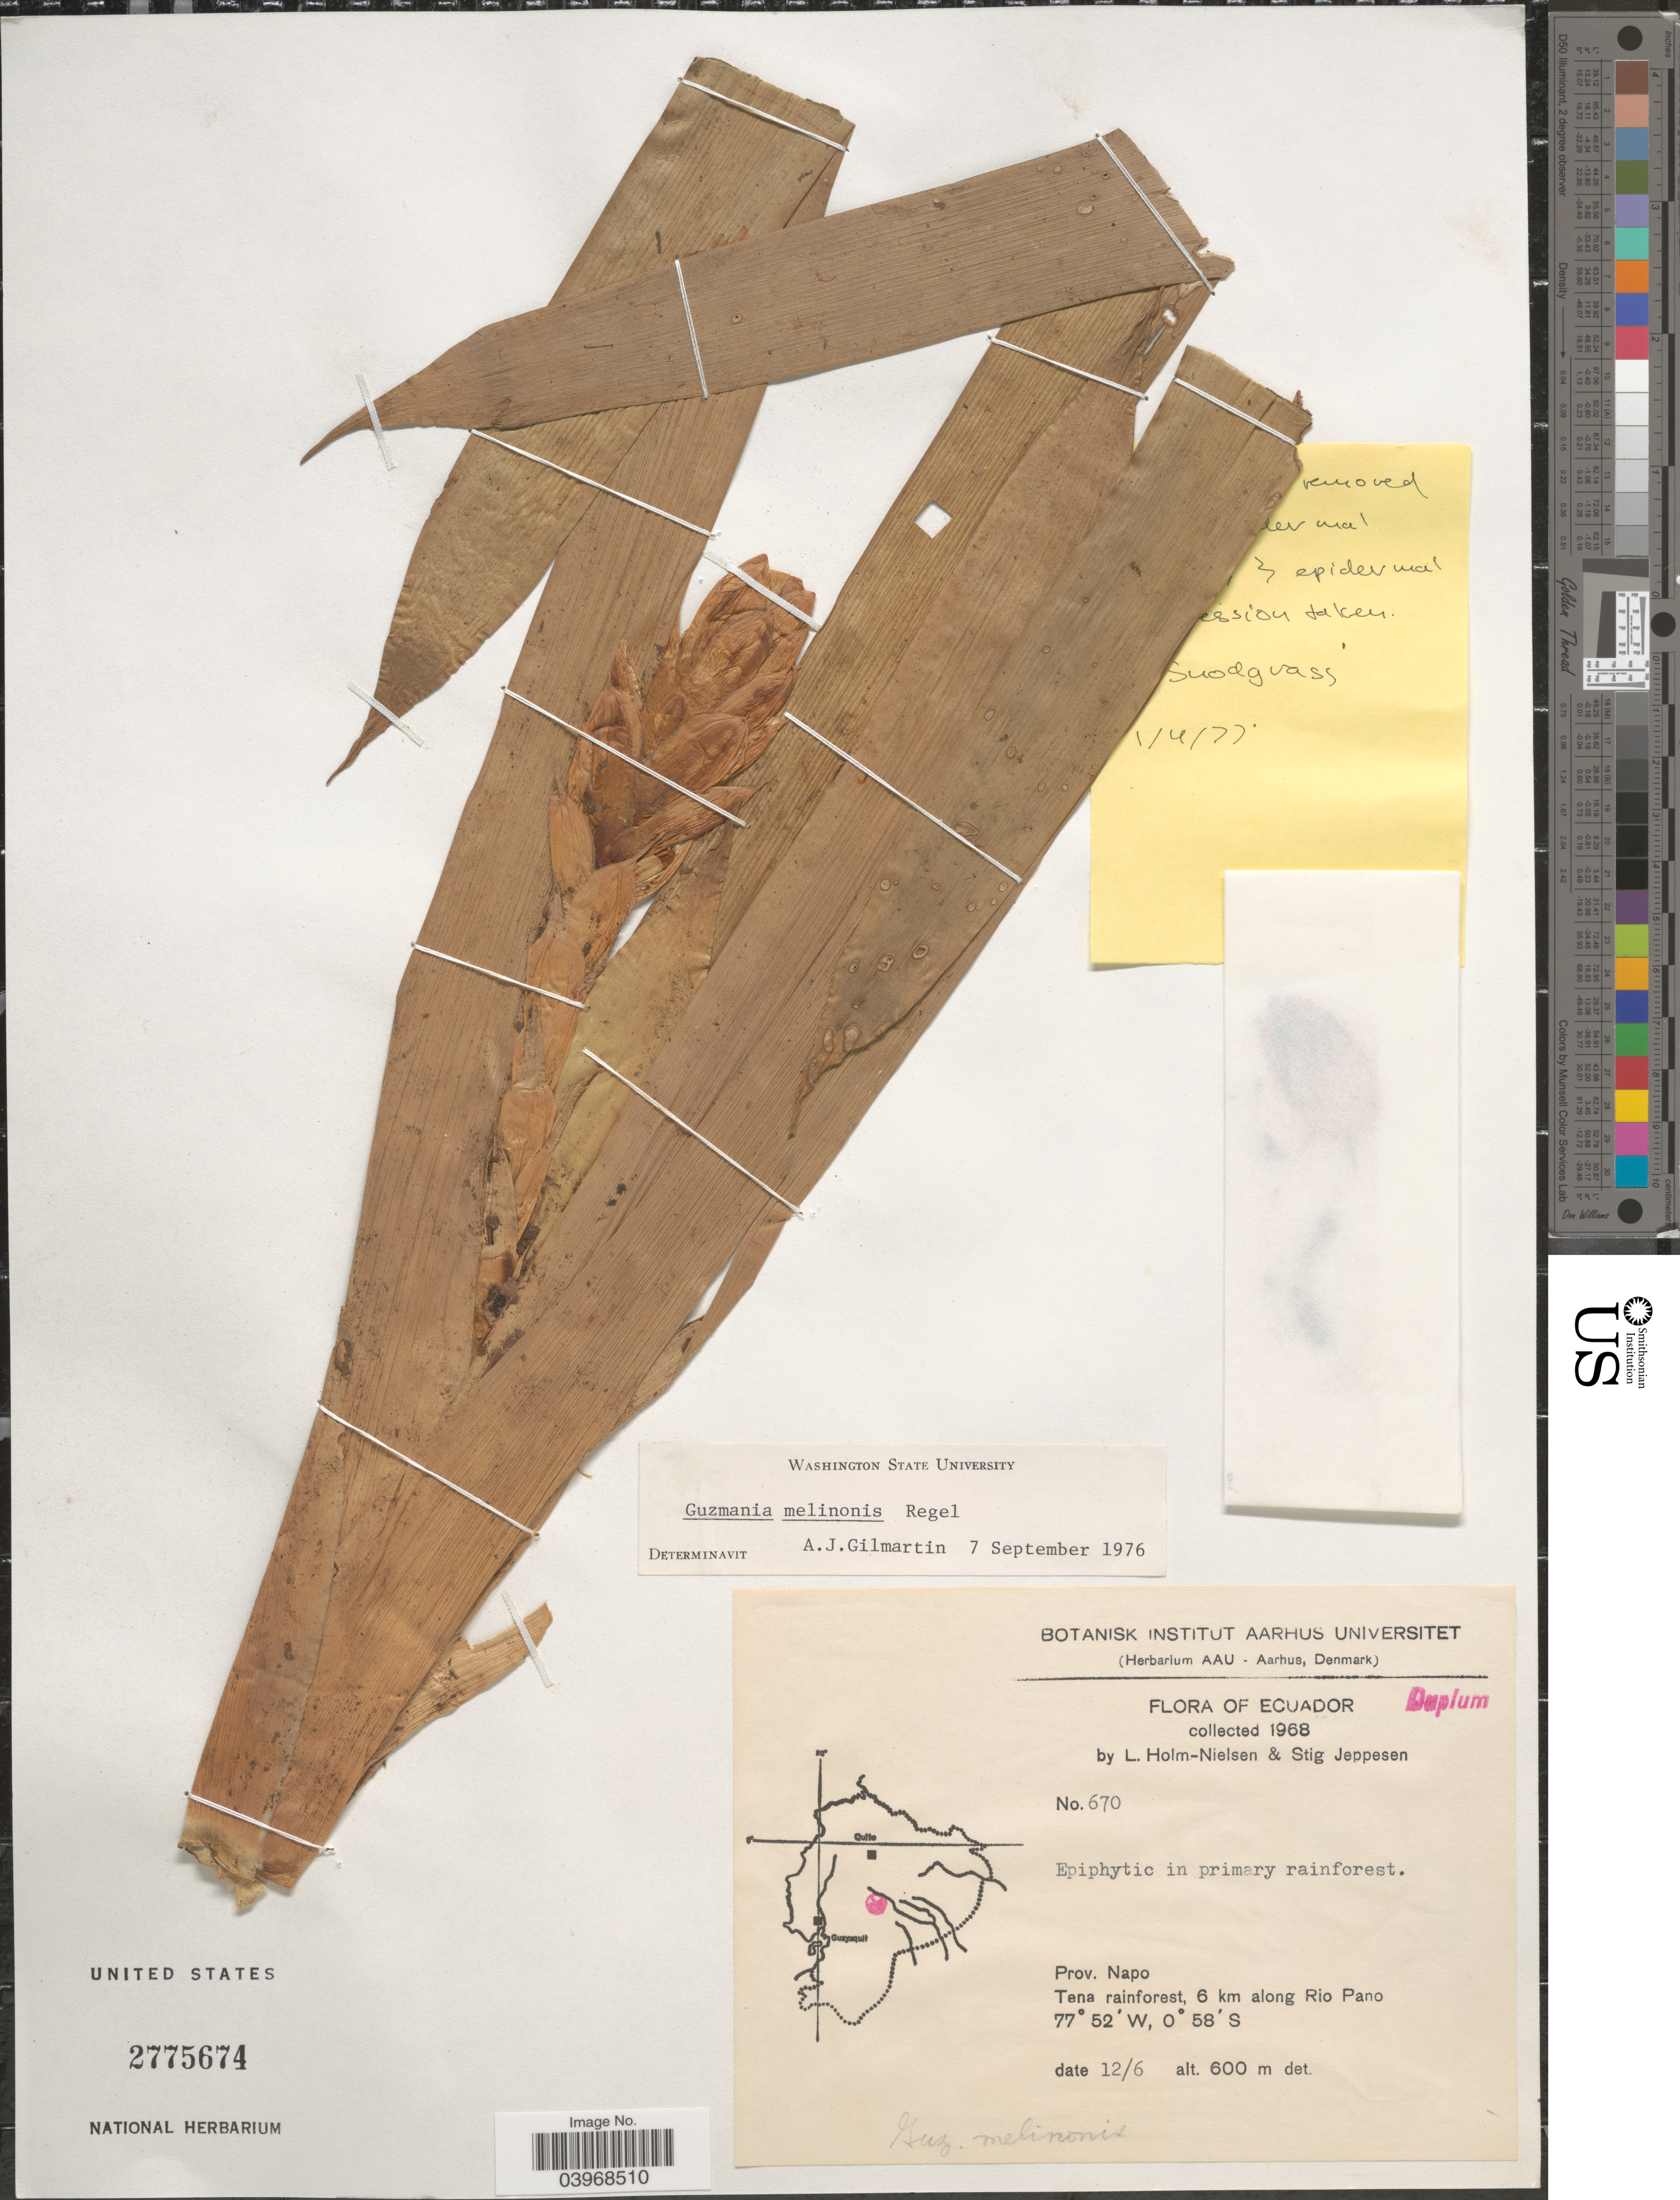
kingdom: Plantae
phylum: Tracheophyta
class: Liliopsida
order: Poales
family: Bromeliaceae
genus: Guzmania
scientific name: Guzmania melinonis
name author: Regel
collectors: L. Holm-Nielsen & S. Jeppesen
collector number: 670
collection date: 1968-06-12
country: Ecuador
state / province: Napo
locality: Tena rainforest, 6 km along Rio Pano.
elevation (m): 600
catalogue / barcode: US 2775674